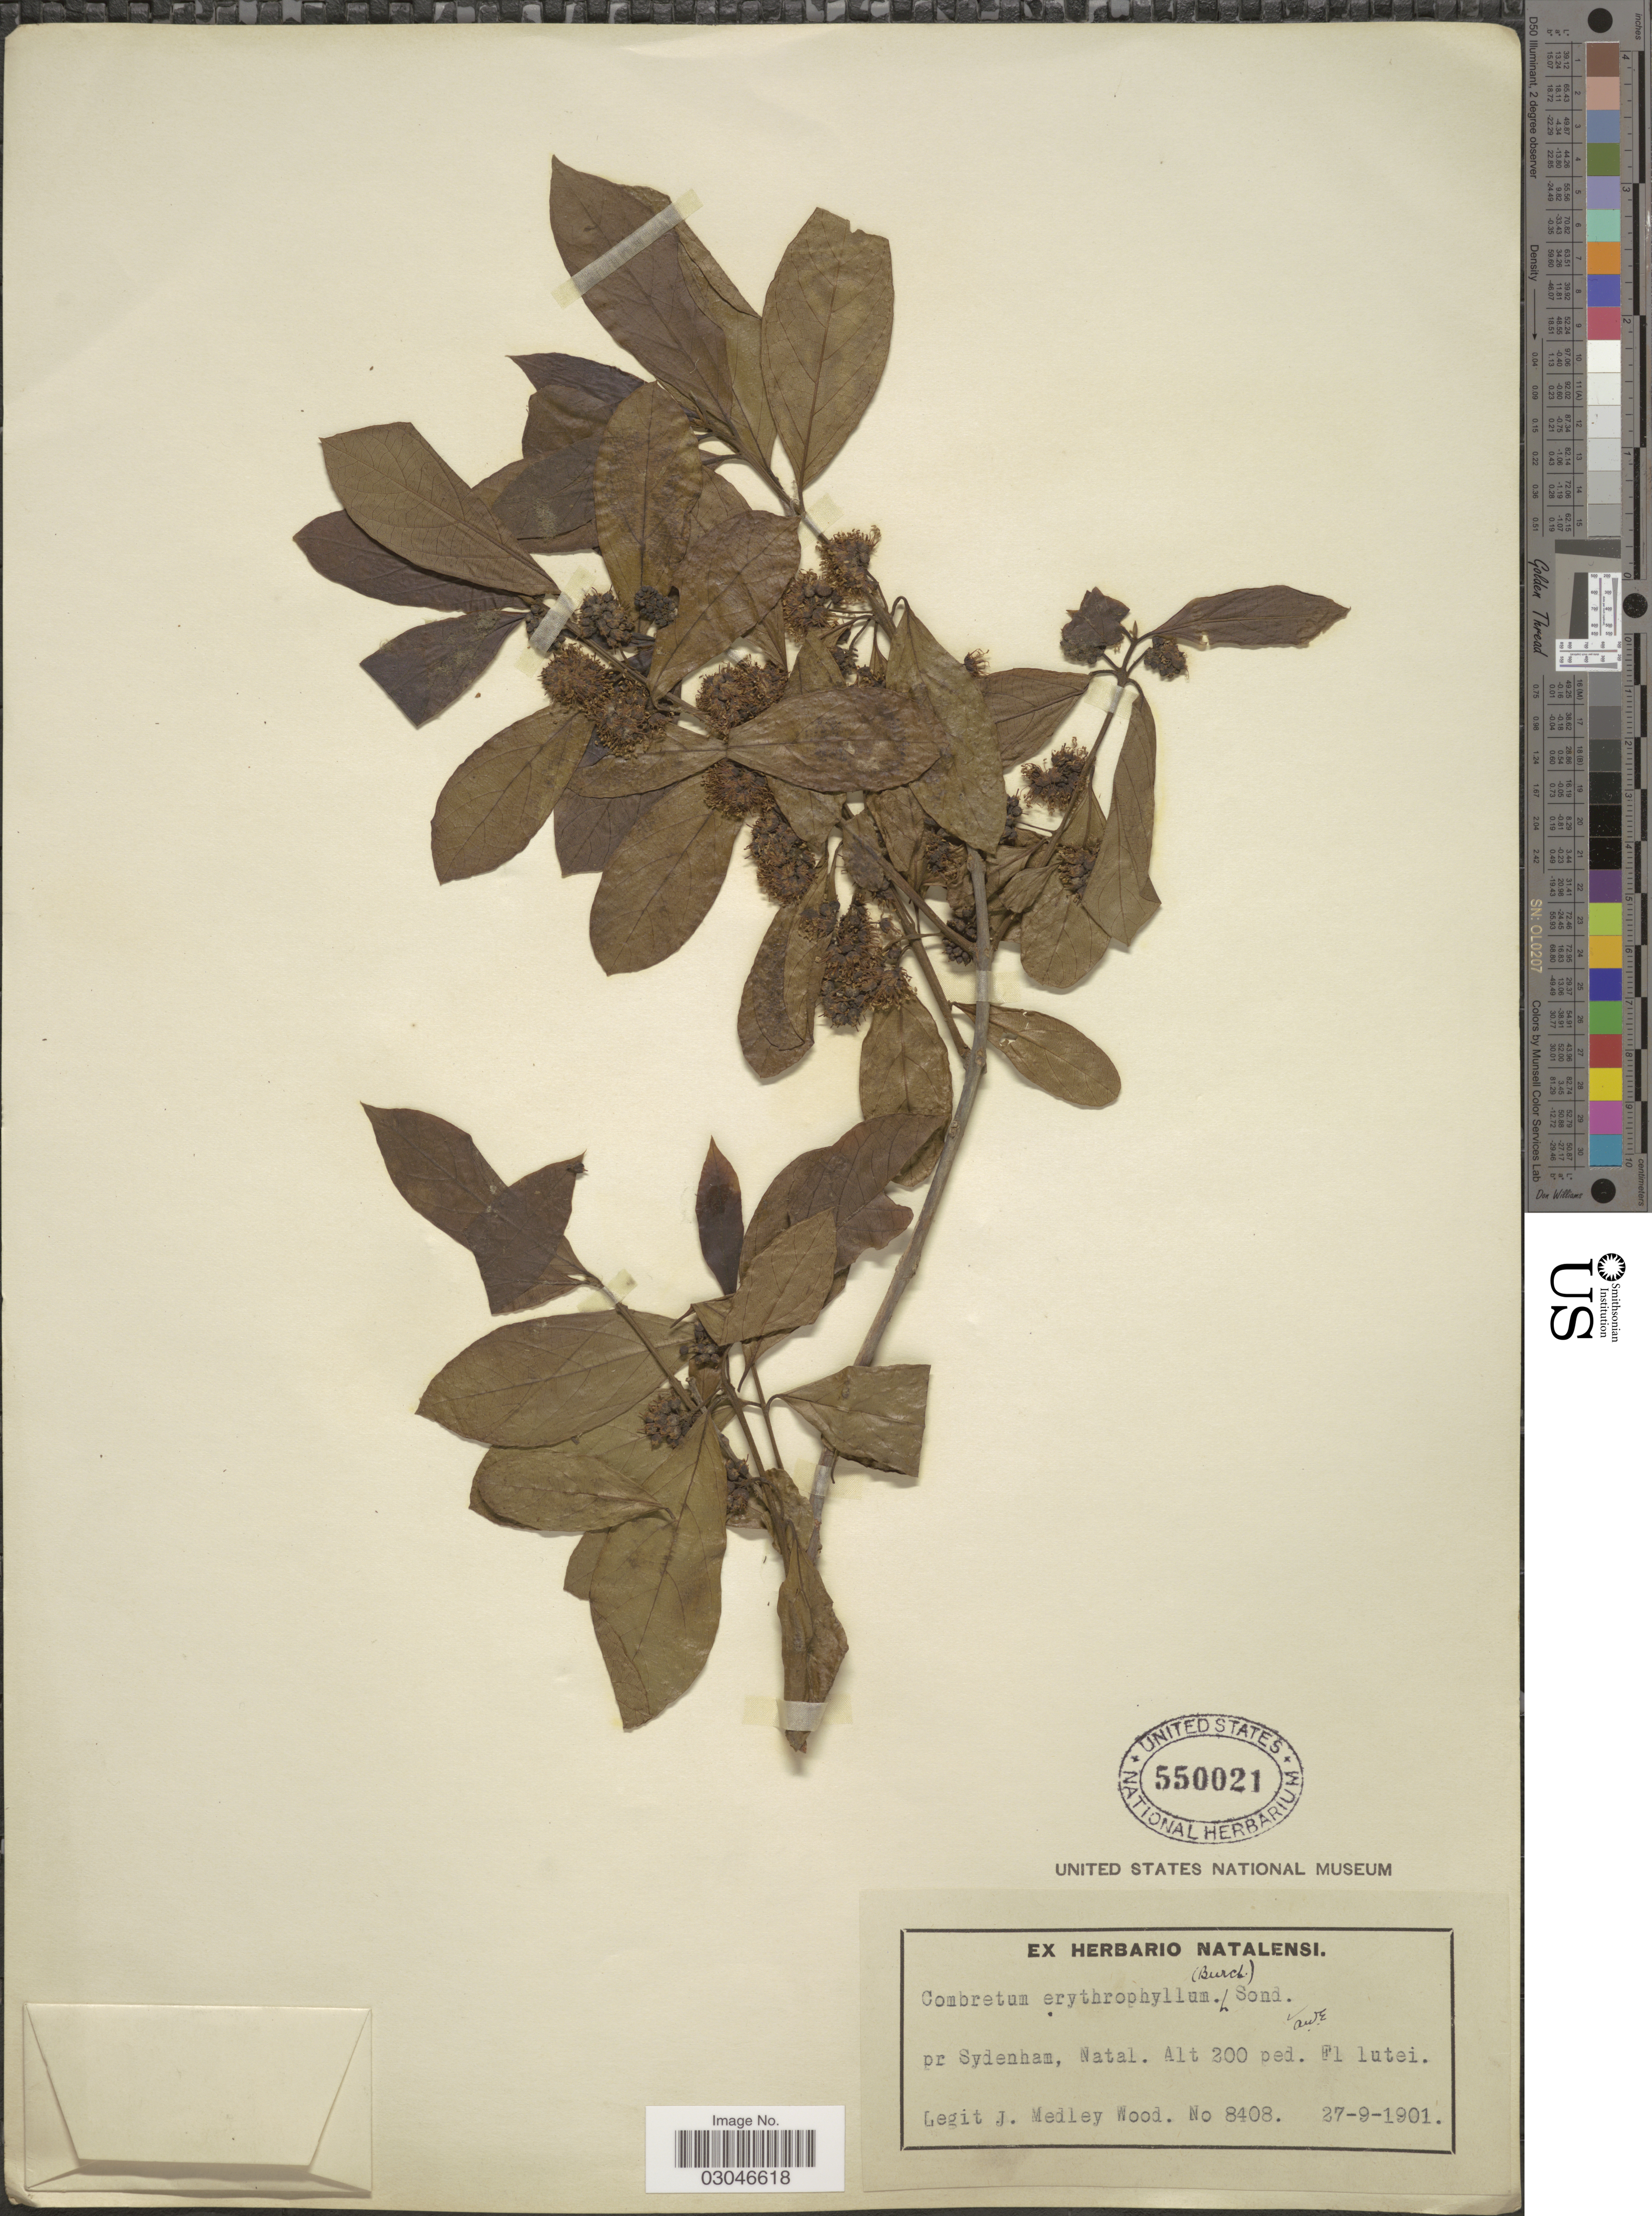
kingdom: Plantae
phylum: Tracheophyta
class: Magnoliopsida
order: Myrtales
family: Combretaceae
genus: Combretum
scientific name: Combretum erythrophyllum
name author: (Burch.) Sond.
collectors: J. Medley Wood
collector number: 8408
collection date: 1901-09-27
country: South Africa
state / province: KwaZulu-Natal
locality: Pr Sydenham, Natal.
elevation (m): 61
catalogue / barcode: US 550021